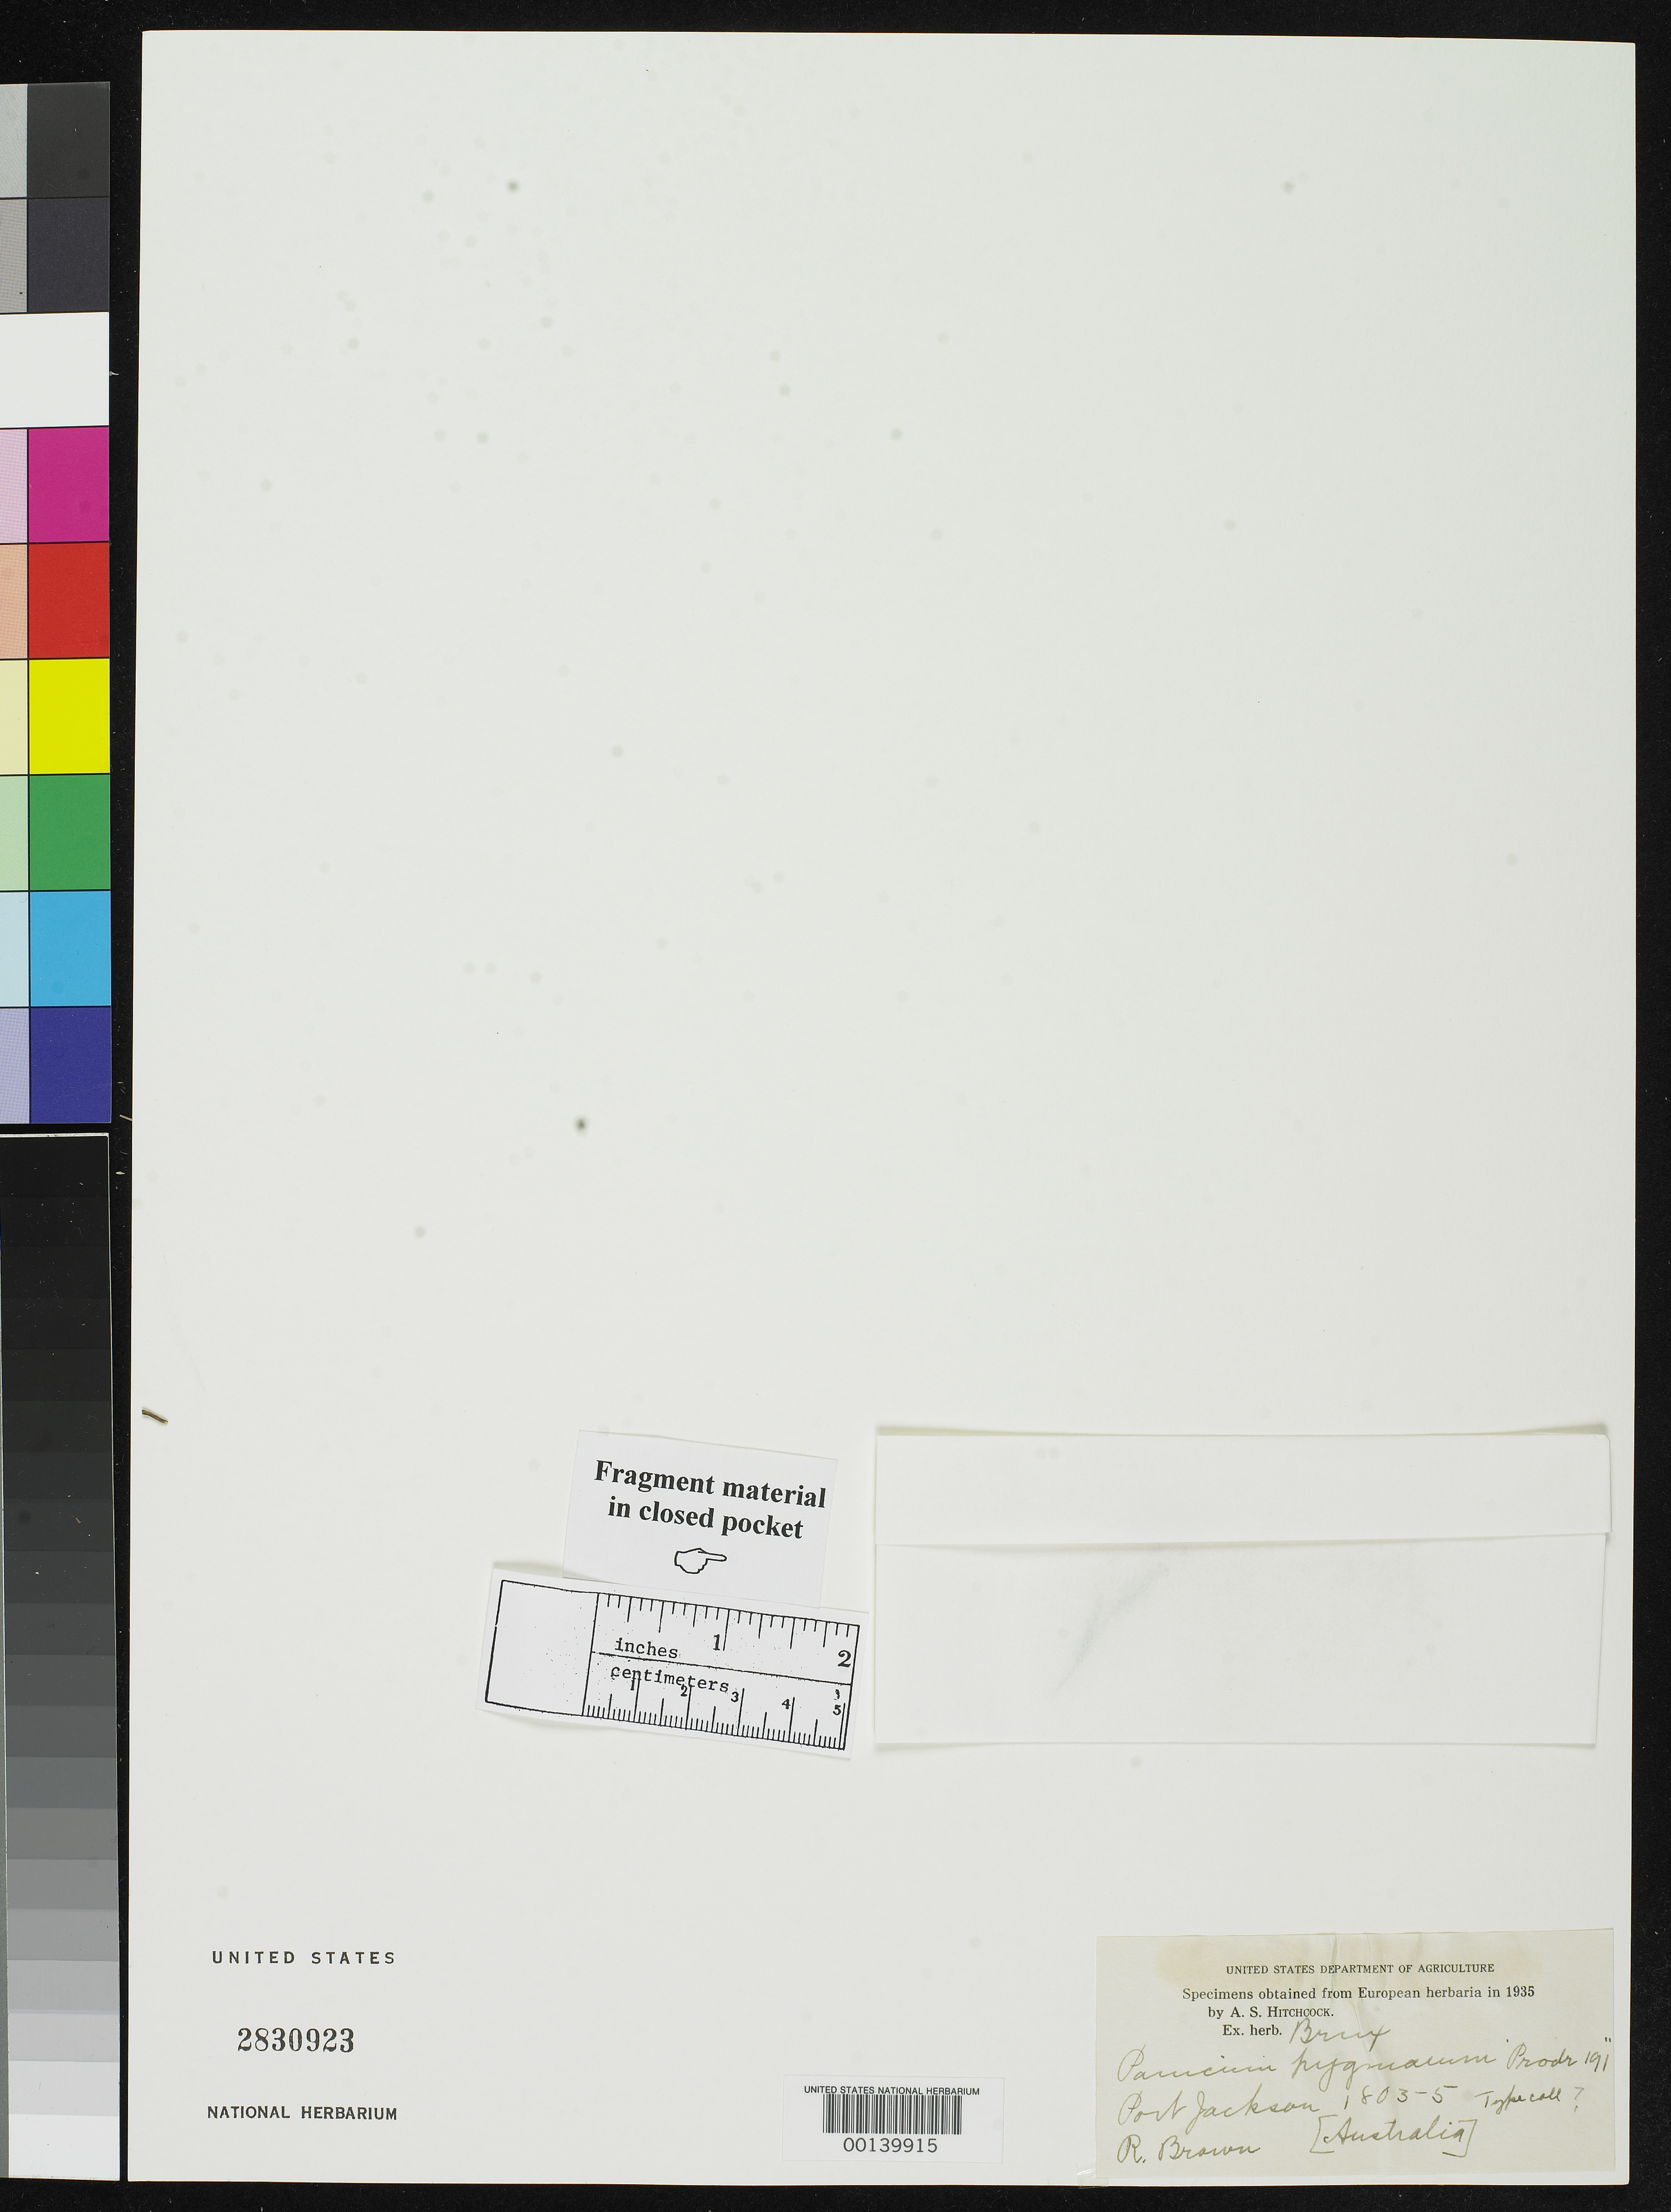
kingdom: Plantae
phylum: Tracheophyta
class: Liliopsida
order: Poales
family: Poaceae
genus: Panicum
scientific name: Panicum pygmaeum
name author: R. Br.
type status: Type Fragment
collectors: W. T. Aiton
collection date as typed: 1803 to -- --- 1805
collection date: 1803/1805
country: Australia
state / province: New South Wales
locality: Port Jackson, Hunter's River and Coal River.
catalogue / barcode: US 2830923